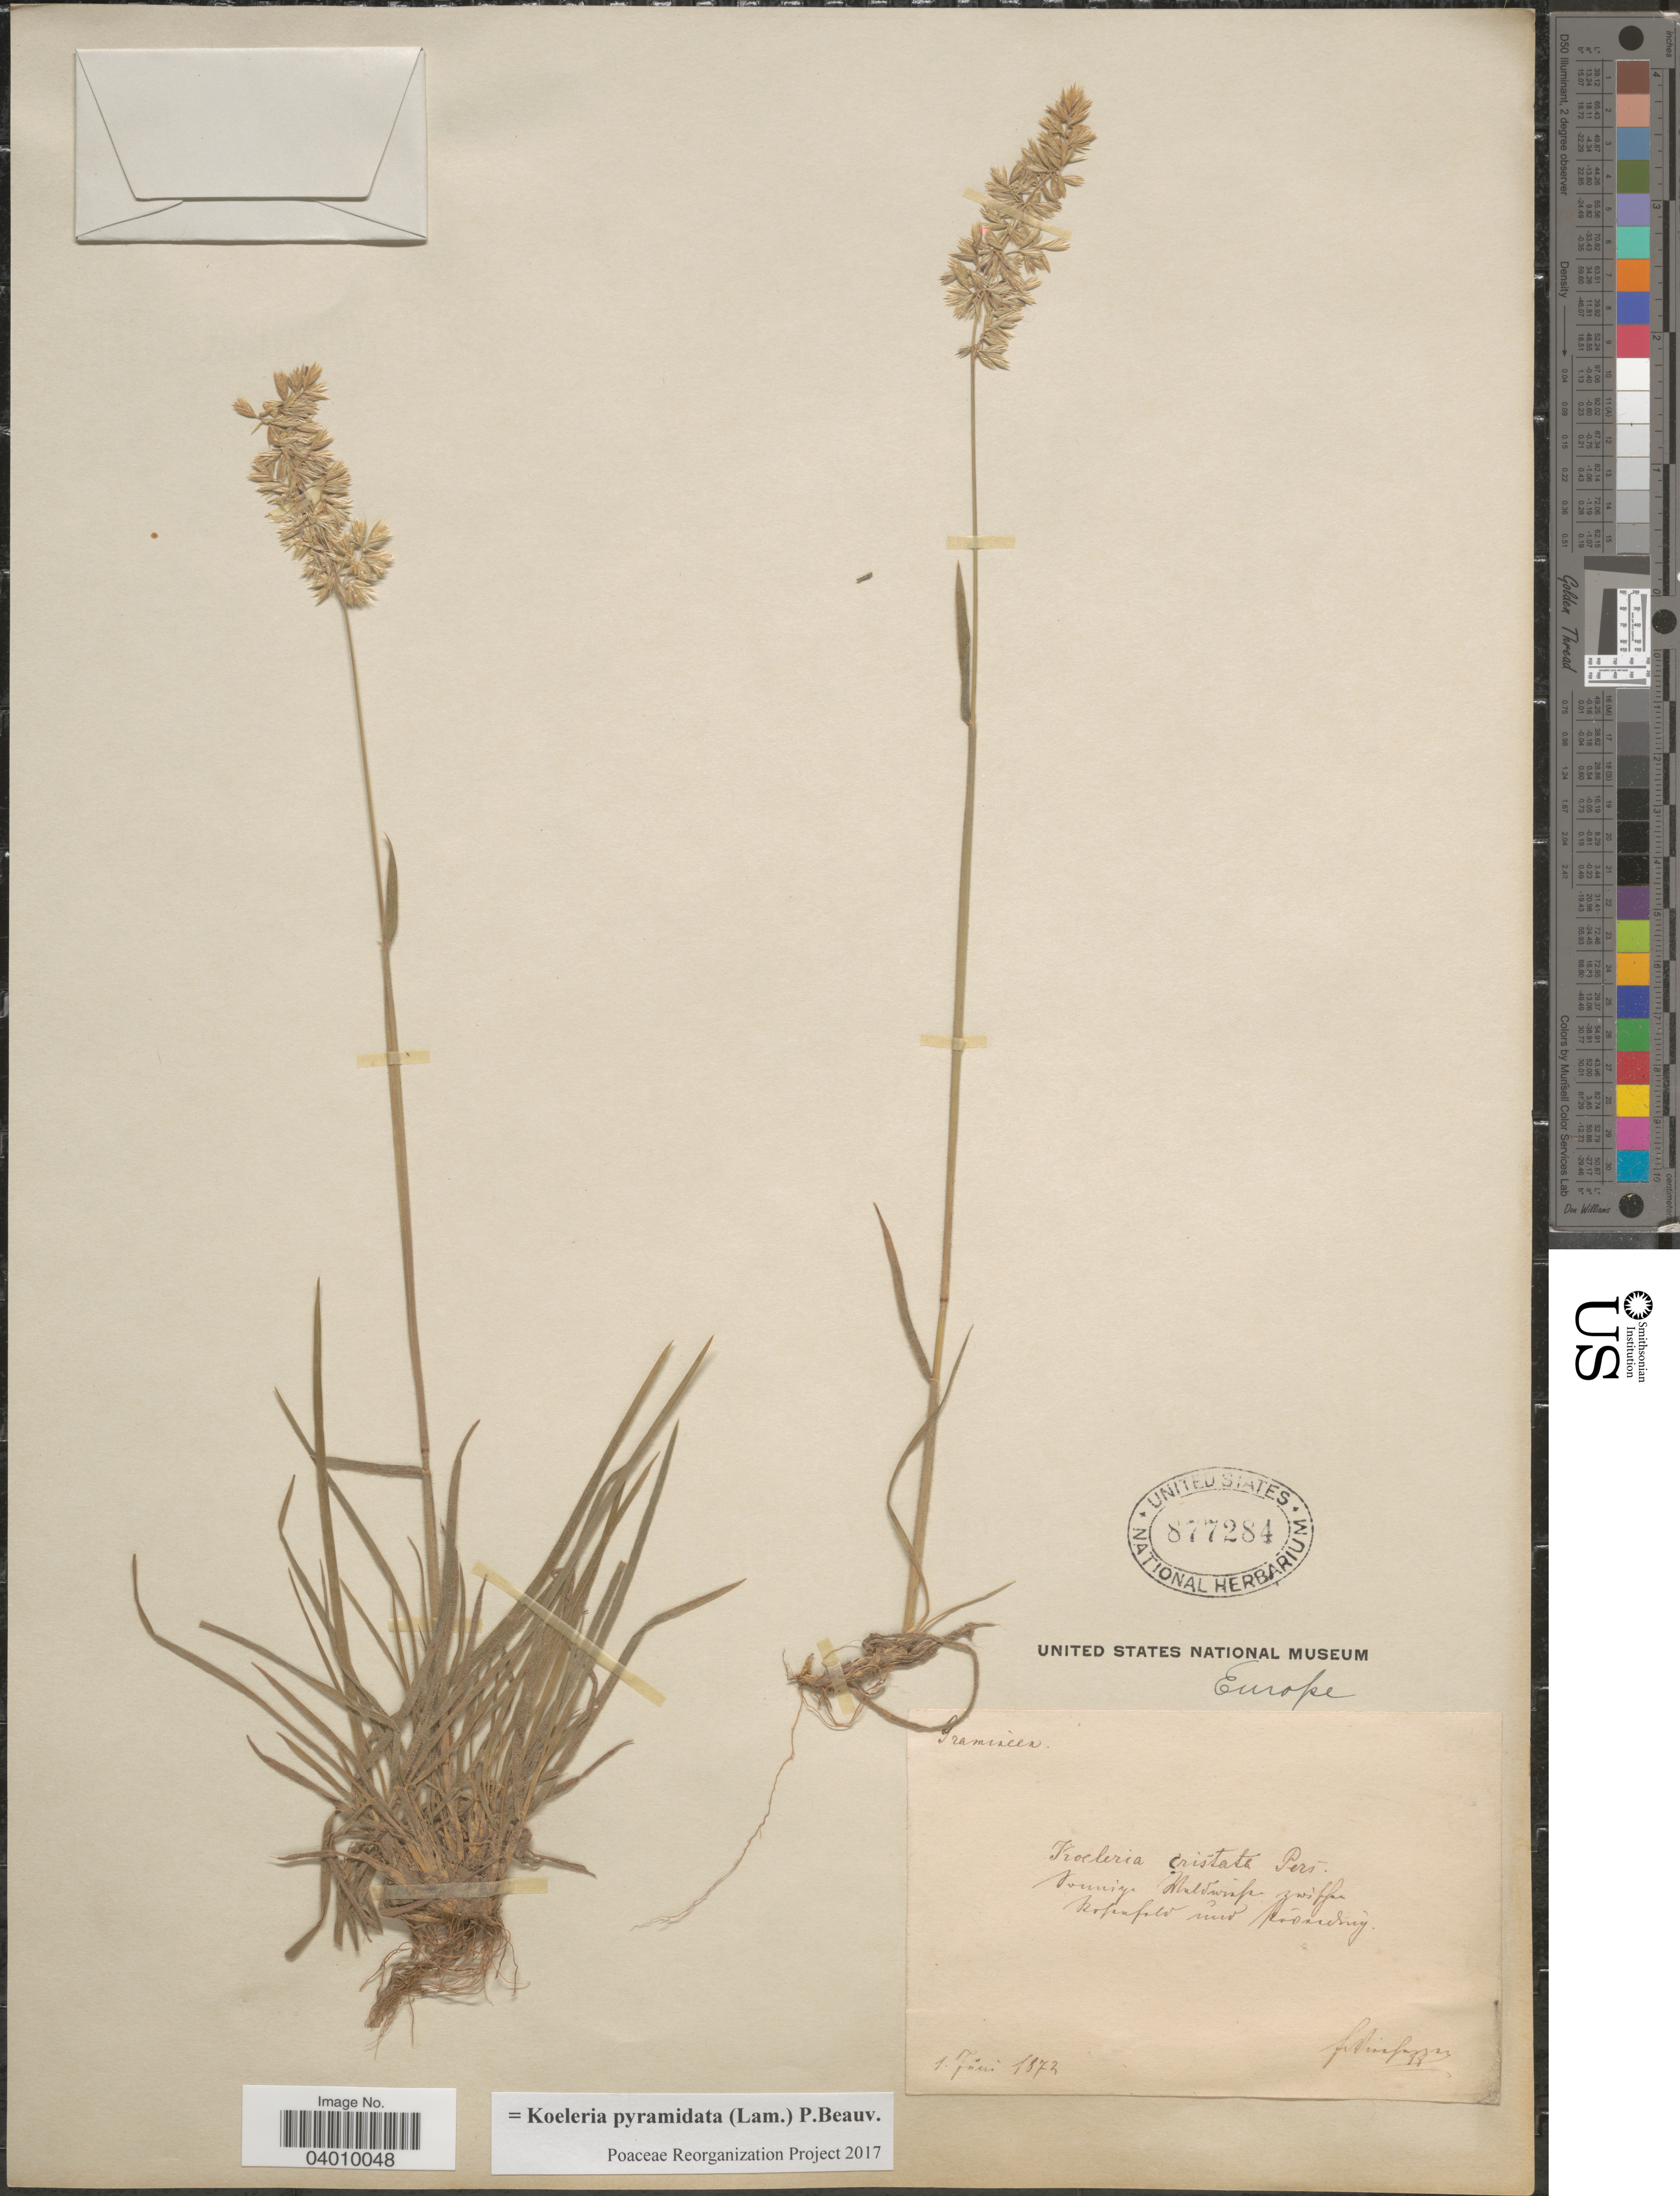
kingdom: Plantae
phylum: Tracheophyta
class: Liliopsida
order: Poales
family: Poaceae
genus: Koeleria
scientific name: Koeleria pyramidata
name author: (Lam.) P. Beauv.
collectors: F. Vierhapper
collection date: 1872-06-01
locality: Europe. Sonnige Maldwinss zwisfan Rofenfald und Konanding. [interpreted]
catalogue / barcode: US 877284